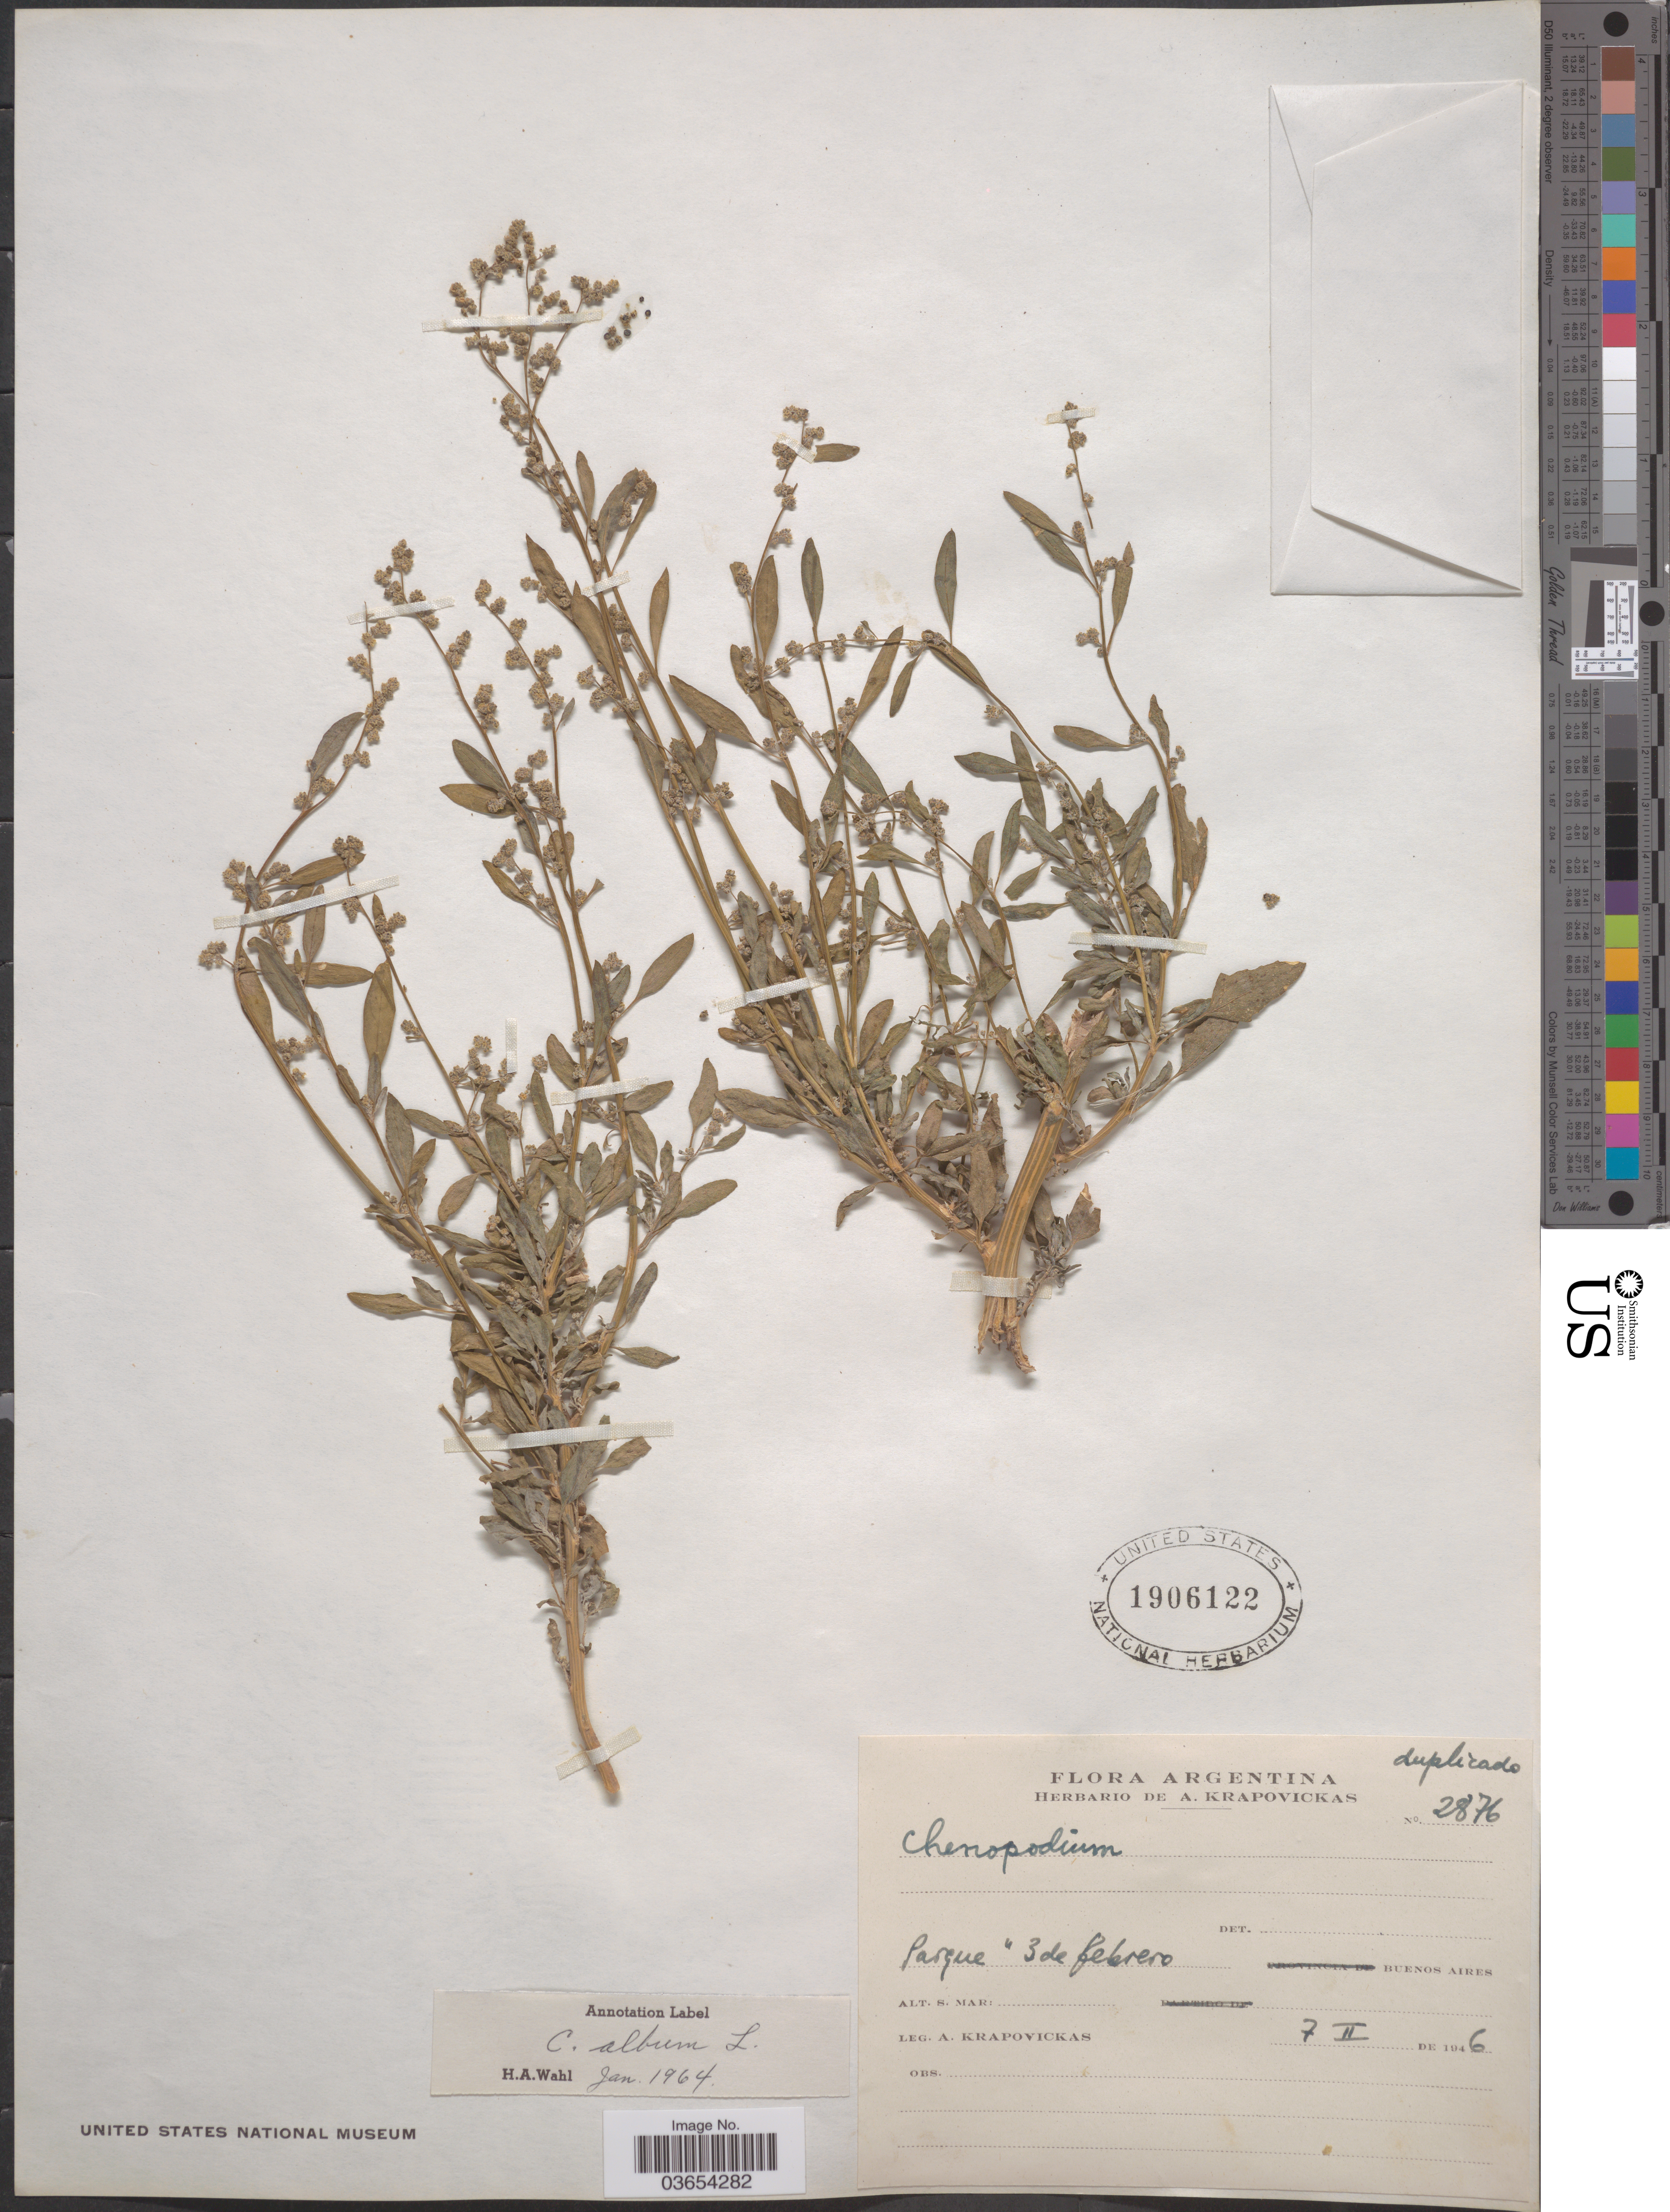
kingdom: Plantae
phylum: Tracheophyta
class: Magnoliopsida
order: Caryophyllales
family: Amaranthaceae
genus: Chenopodium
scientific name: Chenopodium album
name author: L.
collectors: A. Krapovickas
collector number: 2876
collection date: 1946-02-07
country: Argentina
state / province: Buenos Aires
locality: Parque 3 de febrero.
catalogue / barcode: US 1906122